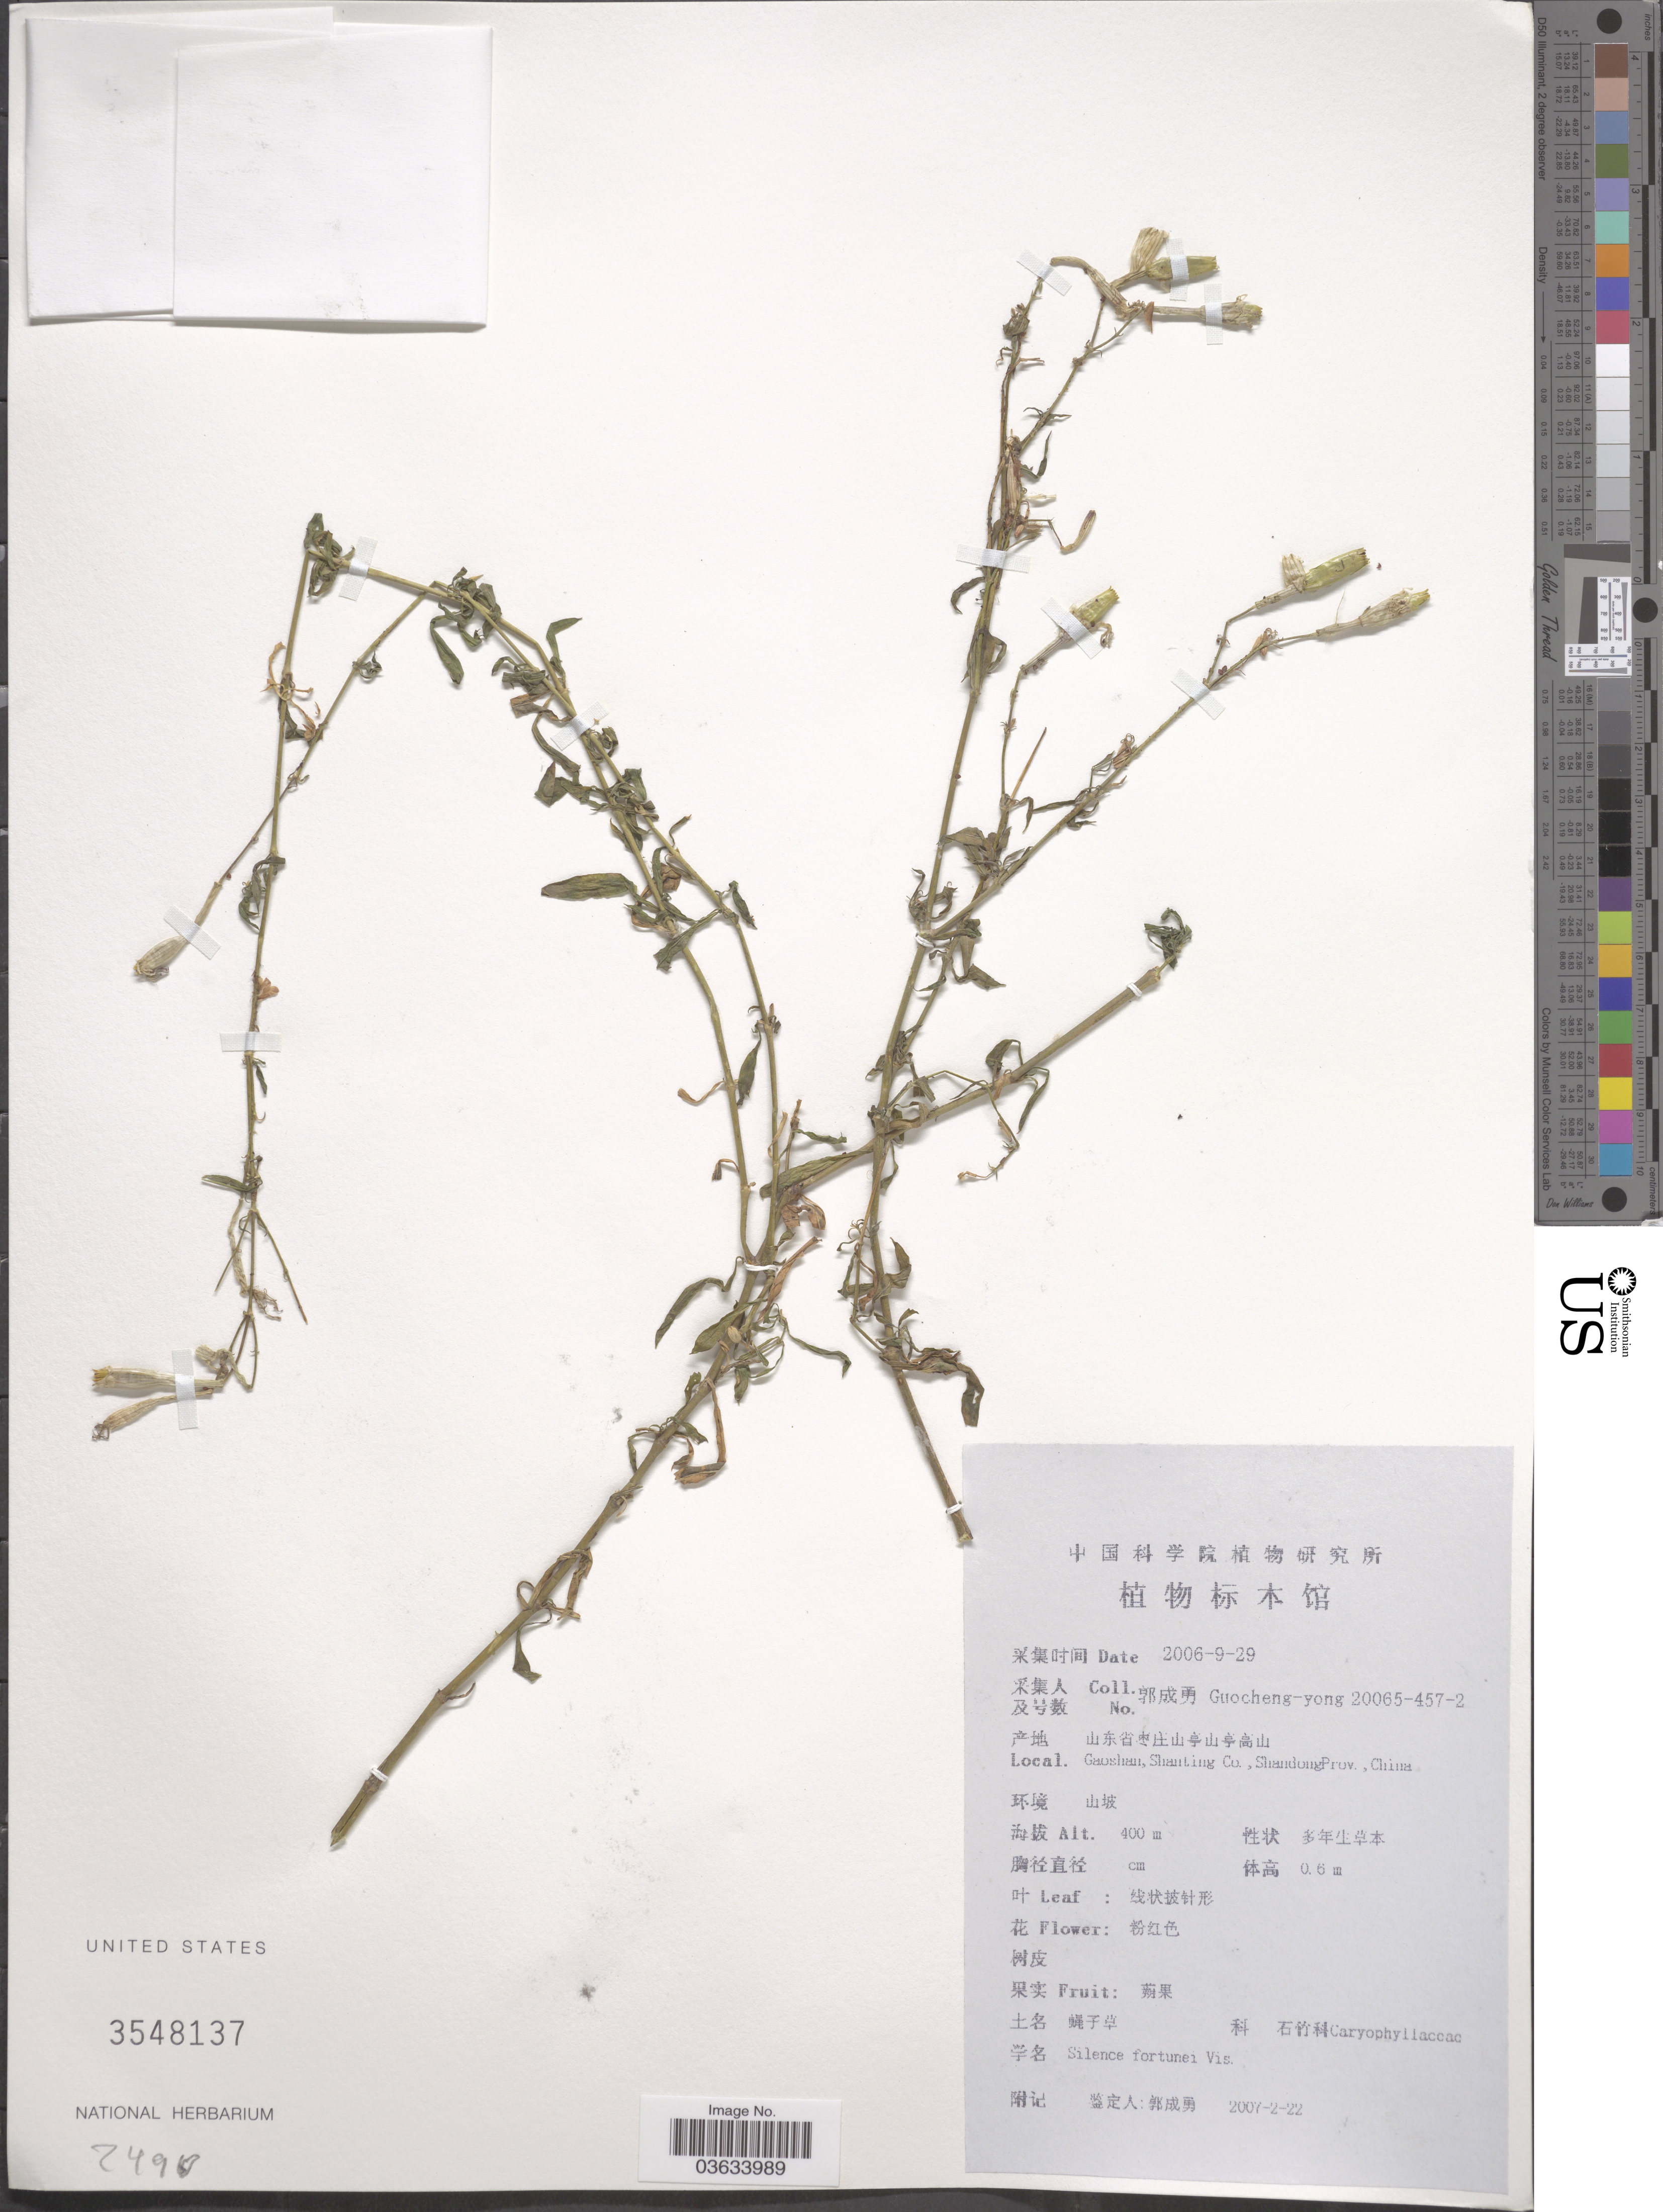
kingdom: Plantae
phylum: Tracheophyta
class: Magnoliopsida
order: Caryophyllales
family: Caryophyllaceae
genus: Silene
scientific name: Silene fortunei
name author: Vis.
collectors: Guo cheng-yong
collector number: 20065-457-2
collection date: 2006-09-29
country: China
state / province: Shandong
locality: Gaoshan, Shanting Co., Shandong Prov.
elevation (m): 400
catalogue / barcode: US 3548137